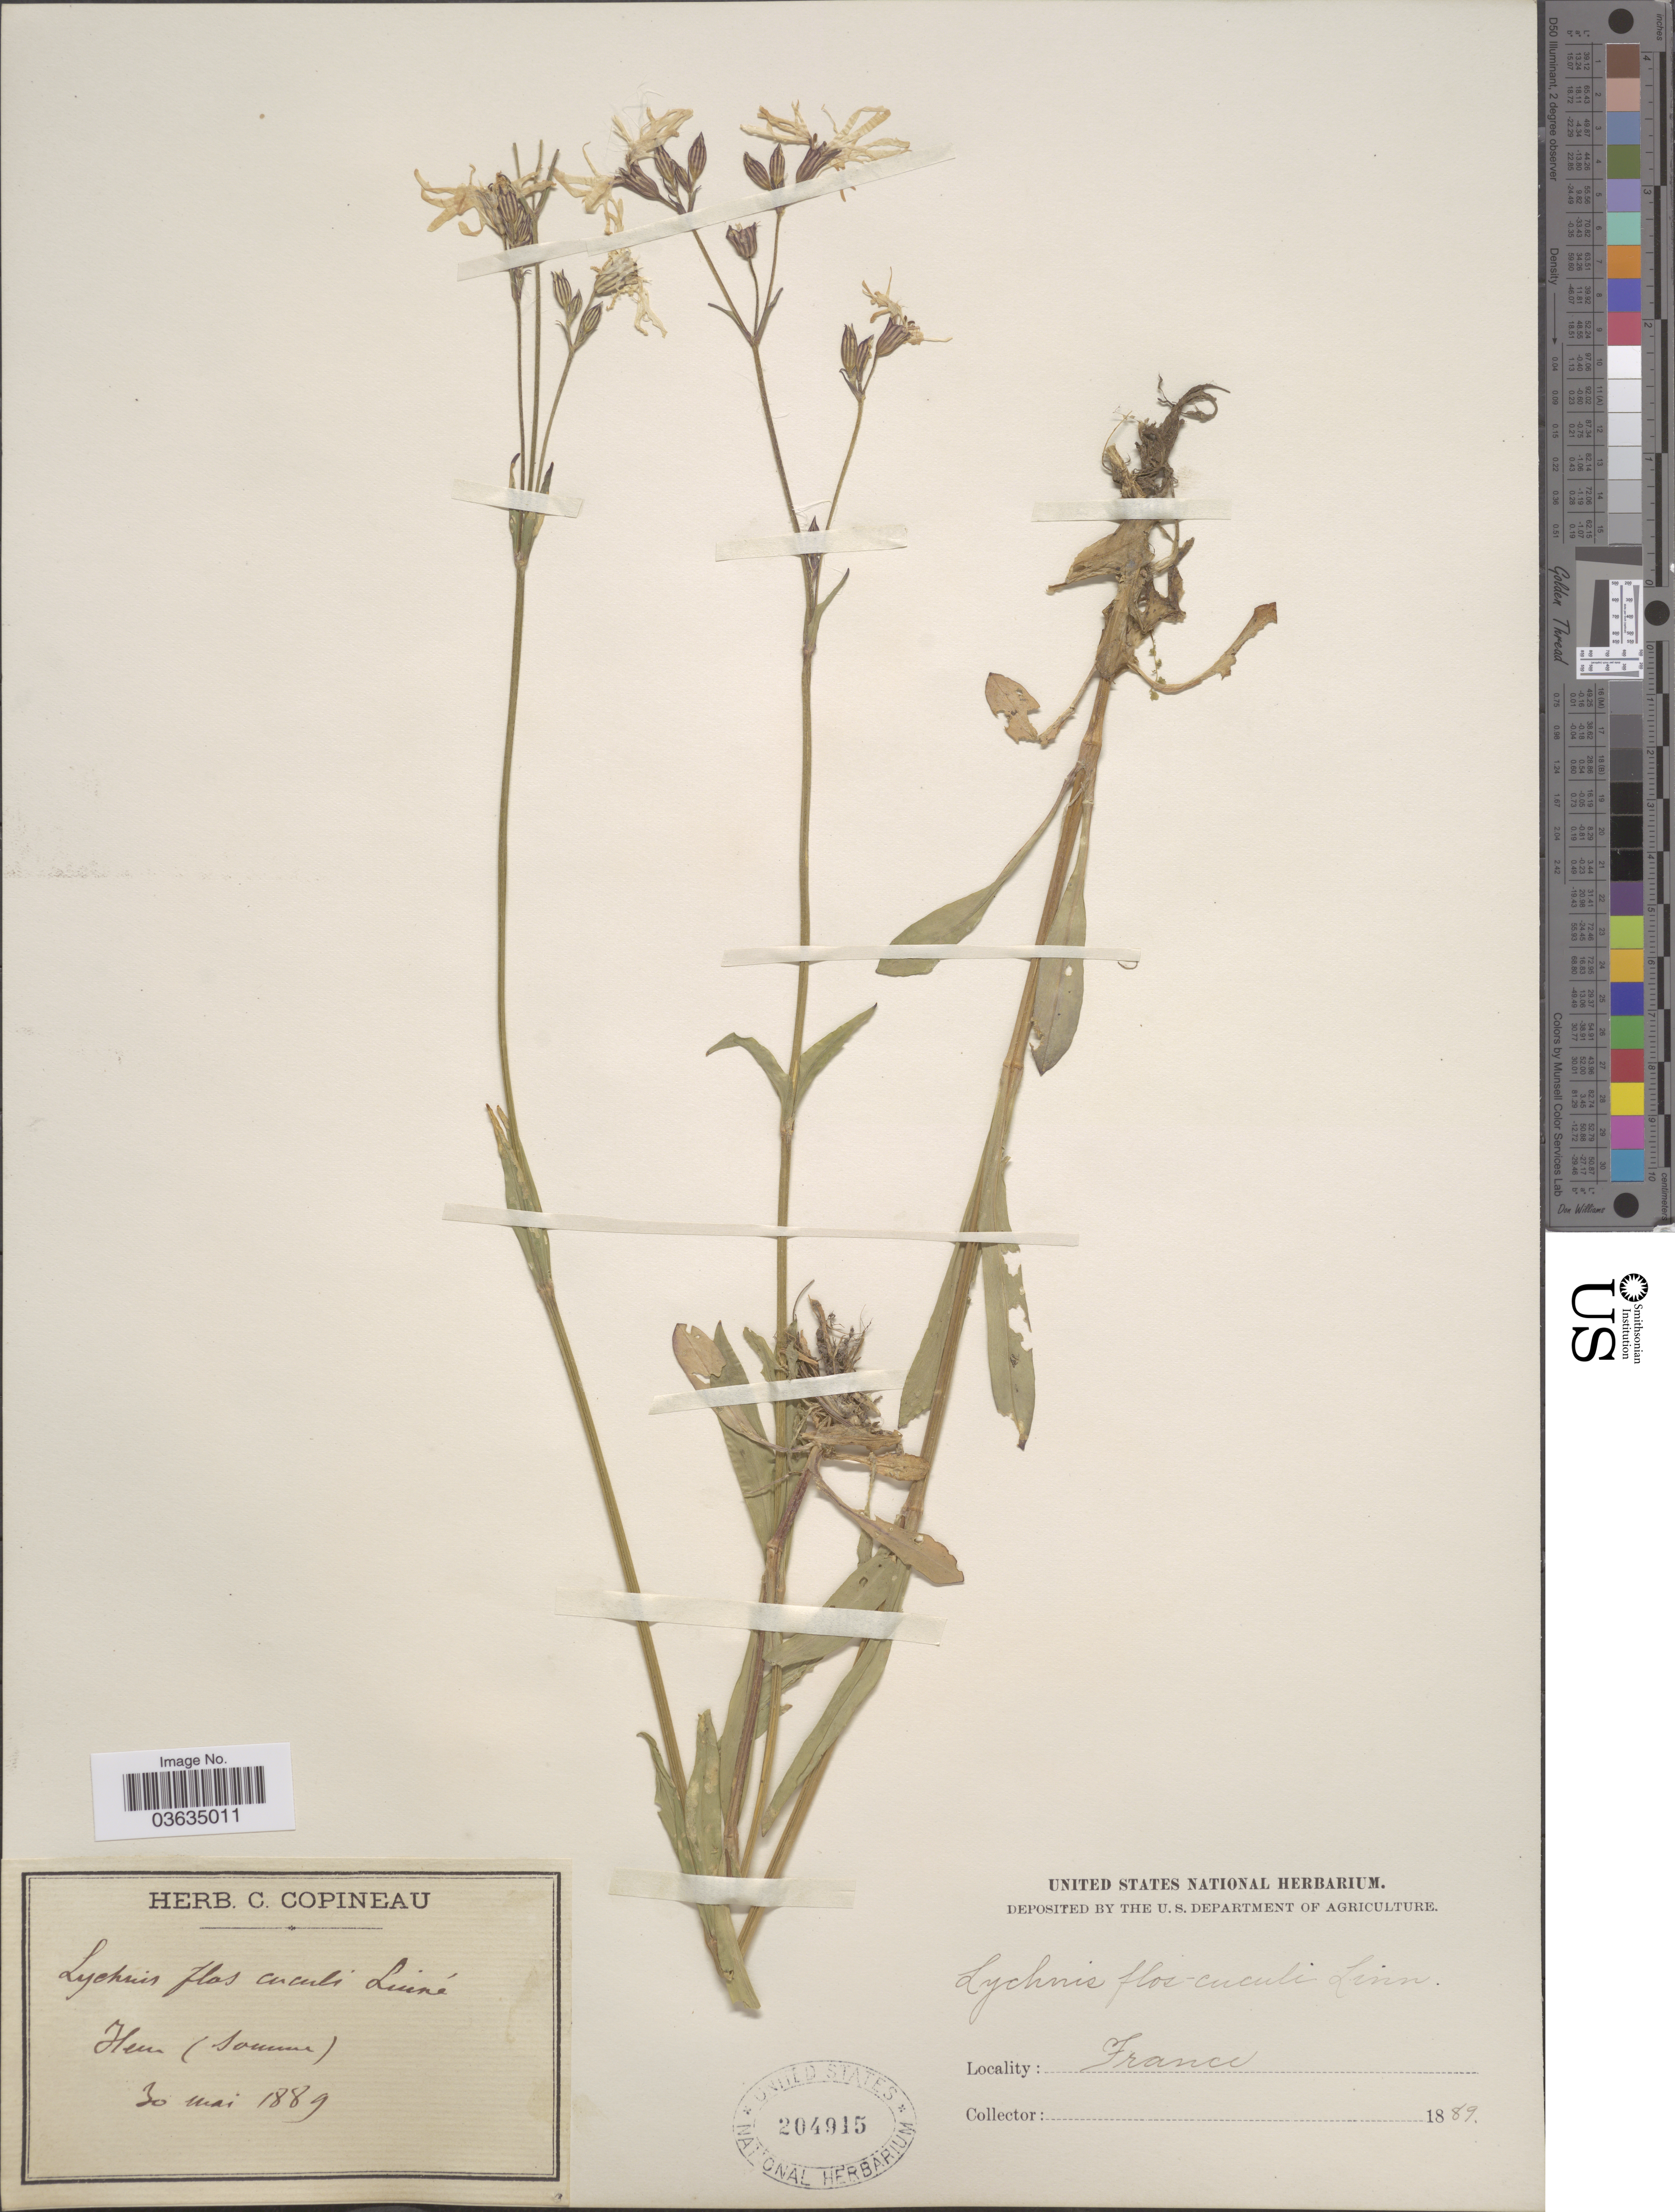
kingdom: Plantae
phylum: Tracheophyta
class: Magnoliopsida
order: Caryophyllales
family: Caryophyllaceae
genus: Silene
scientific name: Silene flos-cuculi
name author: (L.) Greuter & Burdet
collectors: C. Copineau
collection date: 1889-05-30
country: France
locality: Hem (somme).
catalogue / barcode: US 204915